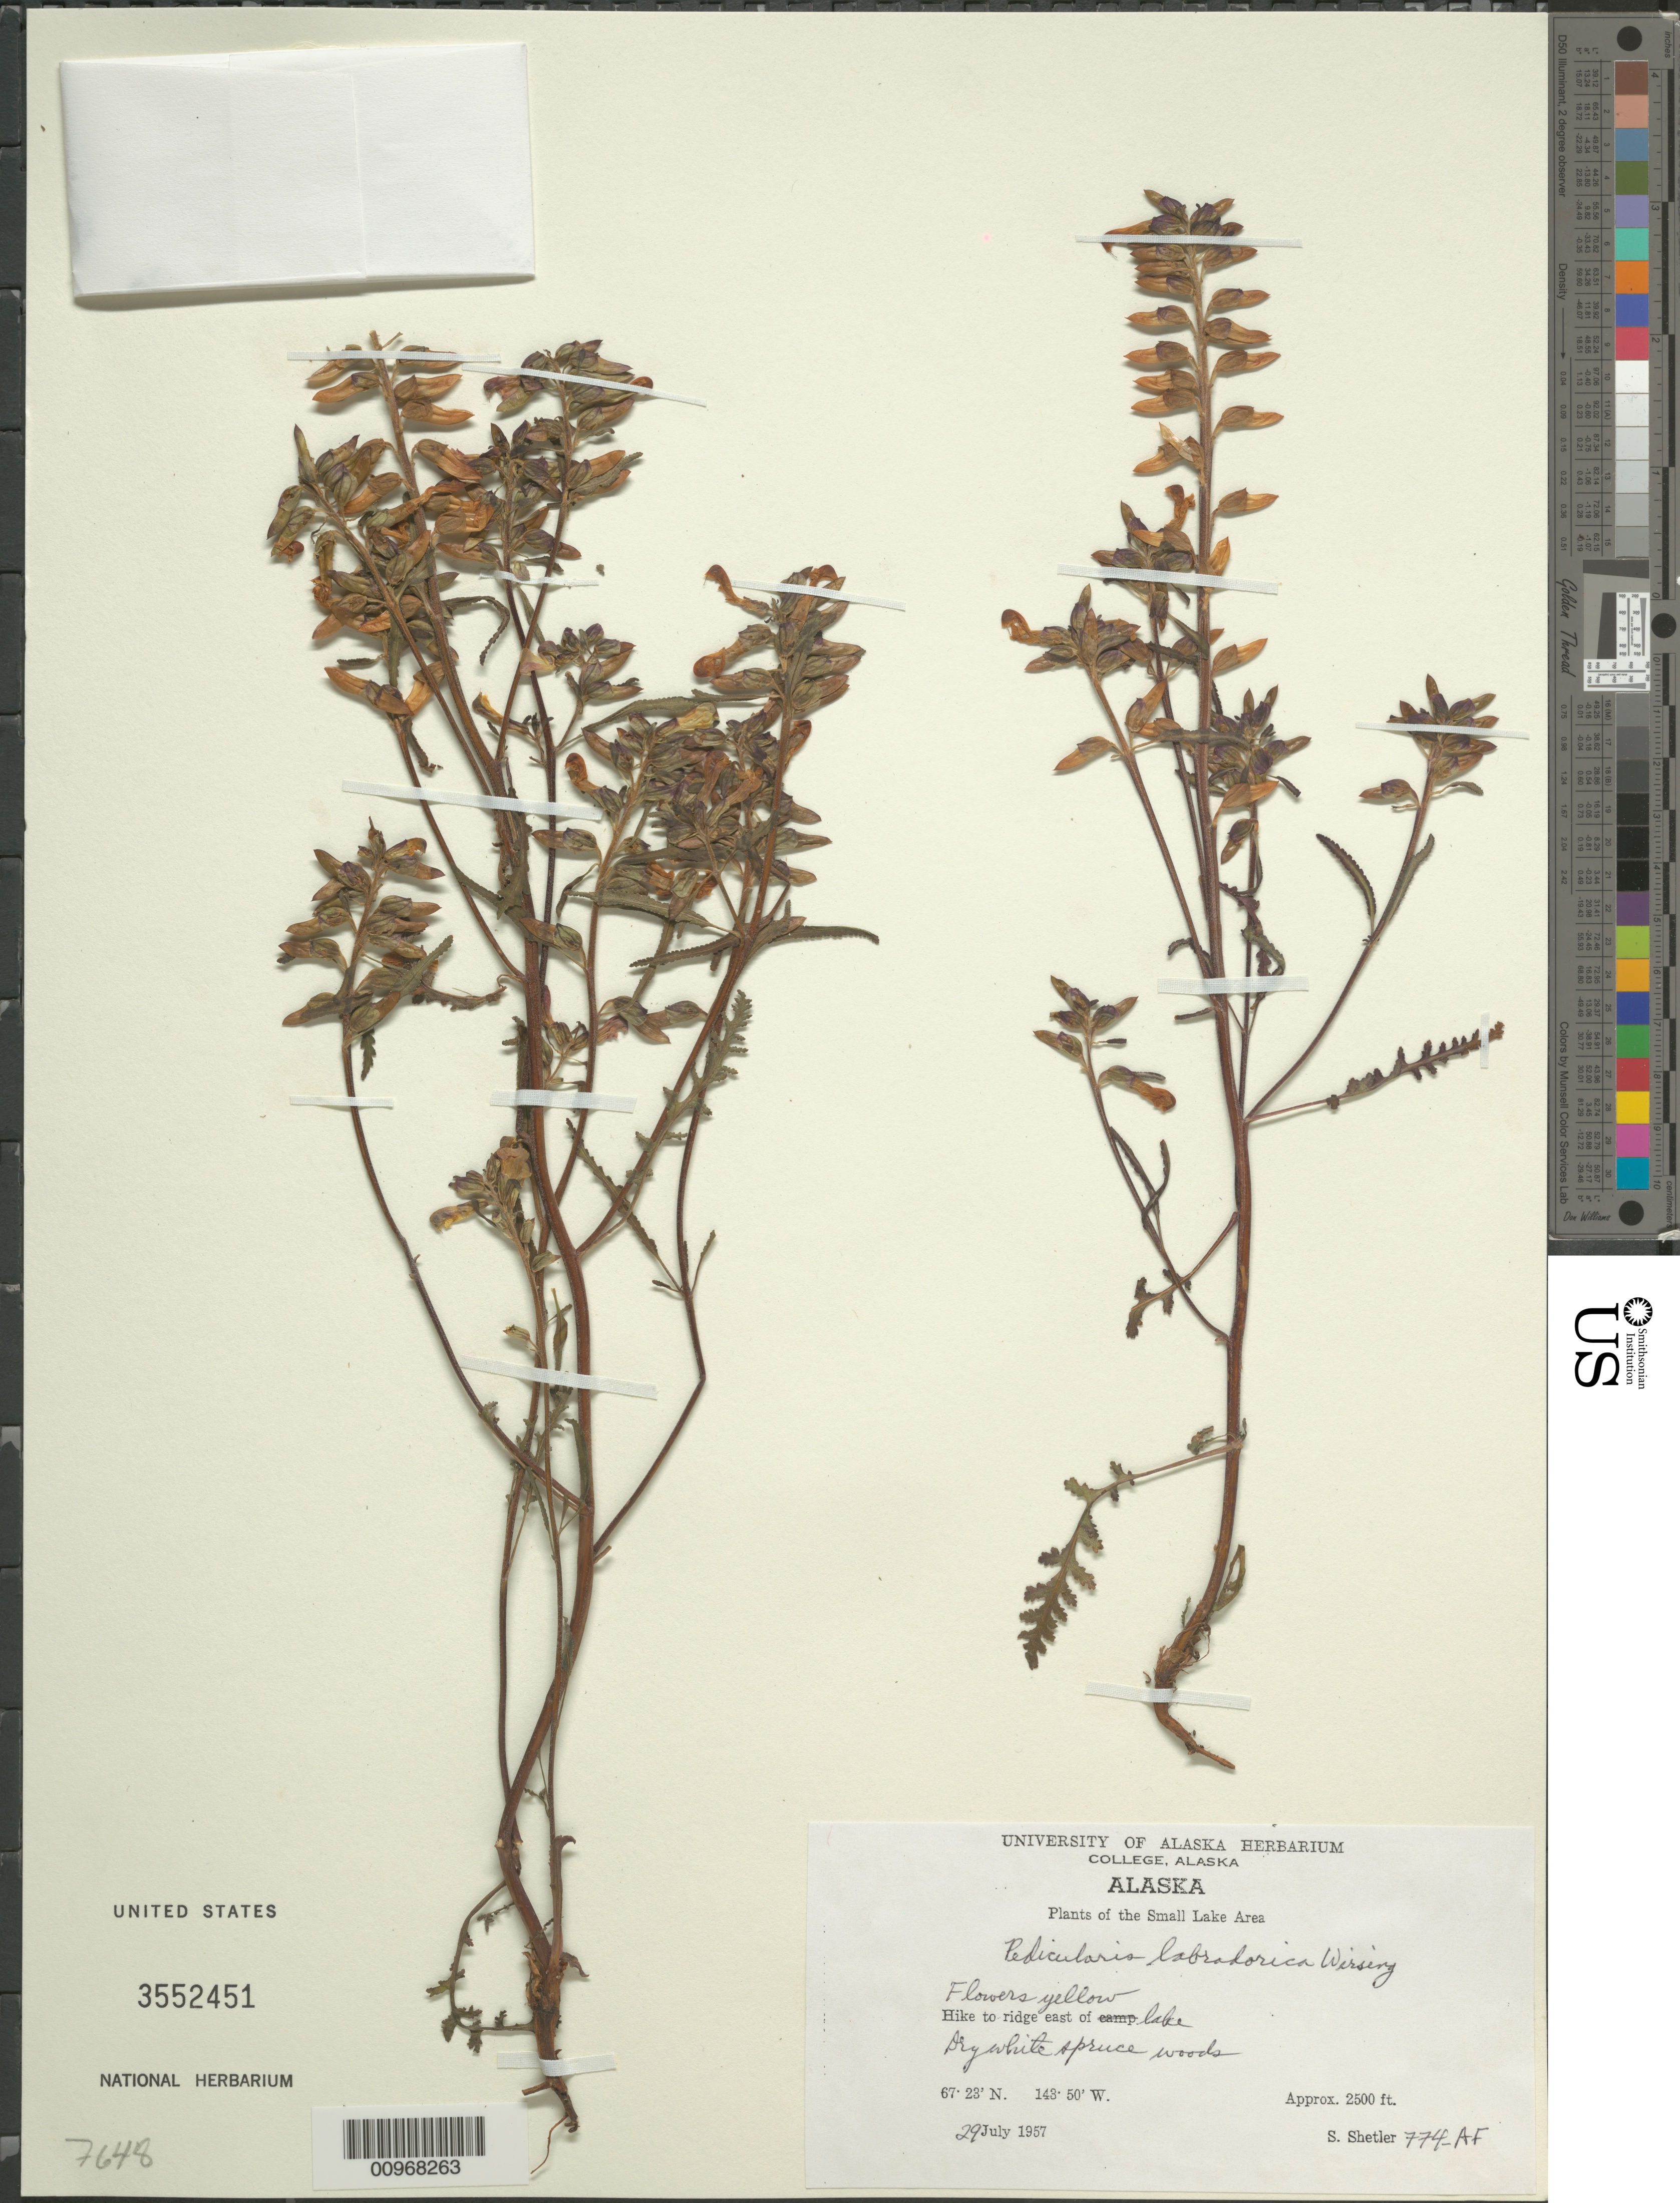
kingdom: Plantae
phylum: Tracheophyta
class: Magnoliopsida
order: Lamiales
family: Orobanchaceae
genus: Pedicularis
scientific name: Pedicularis labradorica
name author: Wirsing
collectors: S. Shetler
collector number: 774-AF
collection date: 1957-07-29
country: United States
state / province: Alaska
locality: The Small Lake Area. Hike to ridge east of lake.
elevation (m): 762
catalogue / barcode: US 3552451